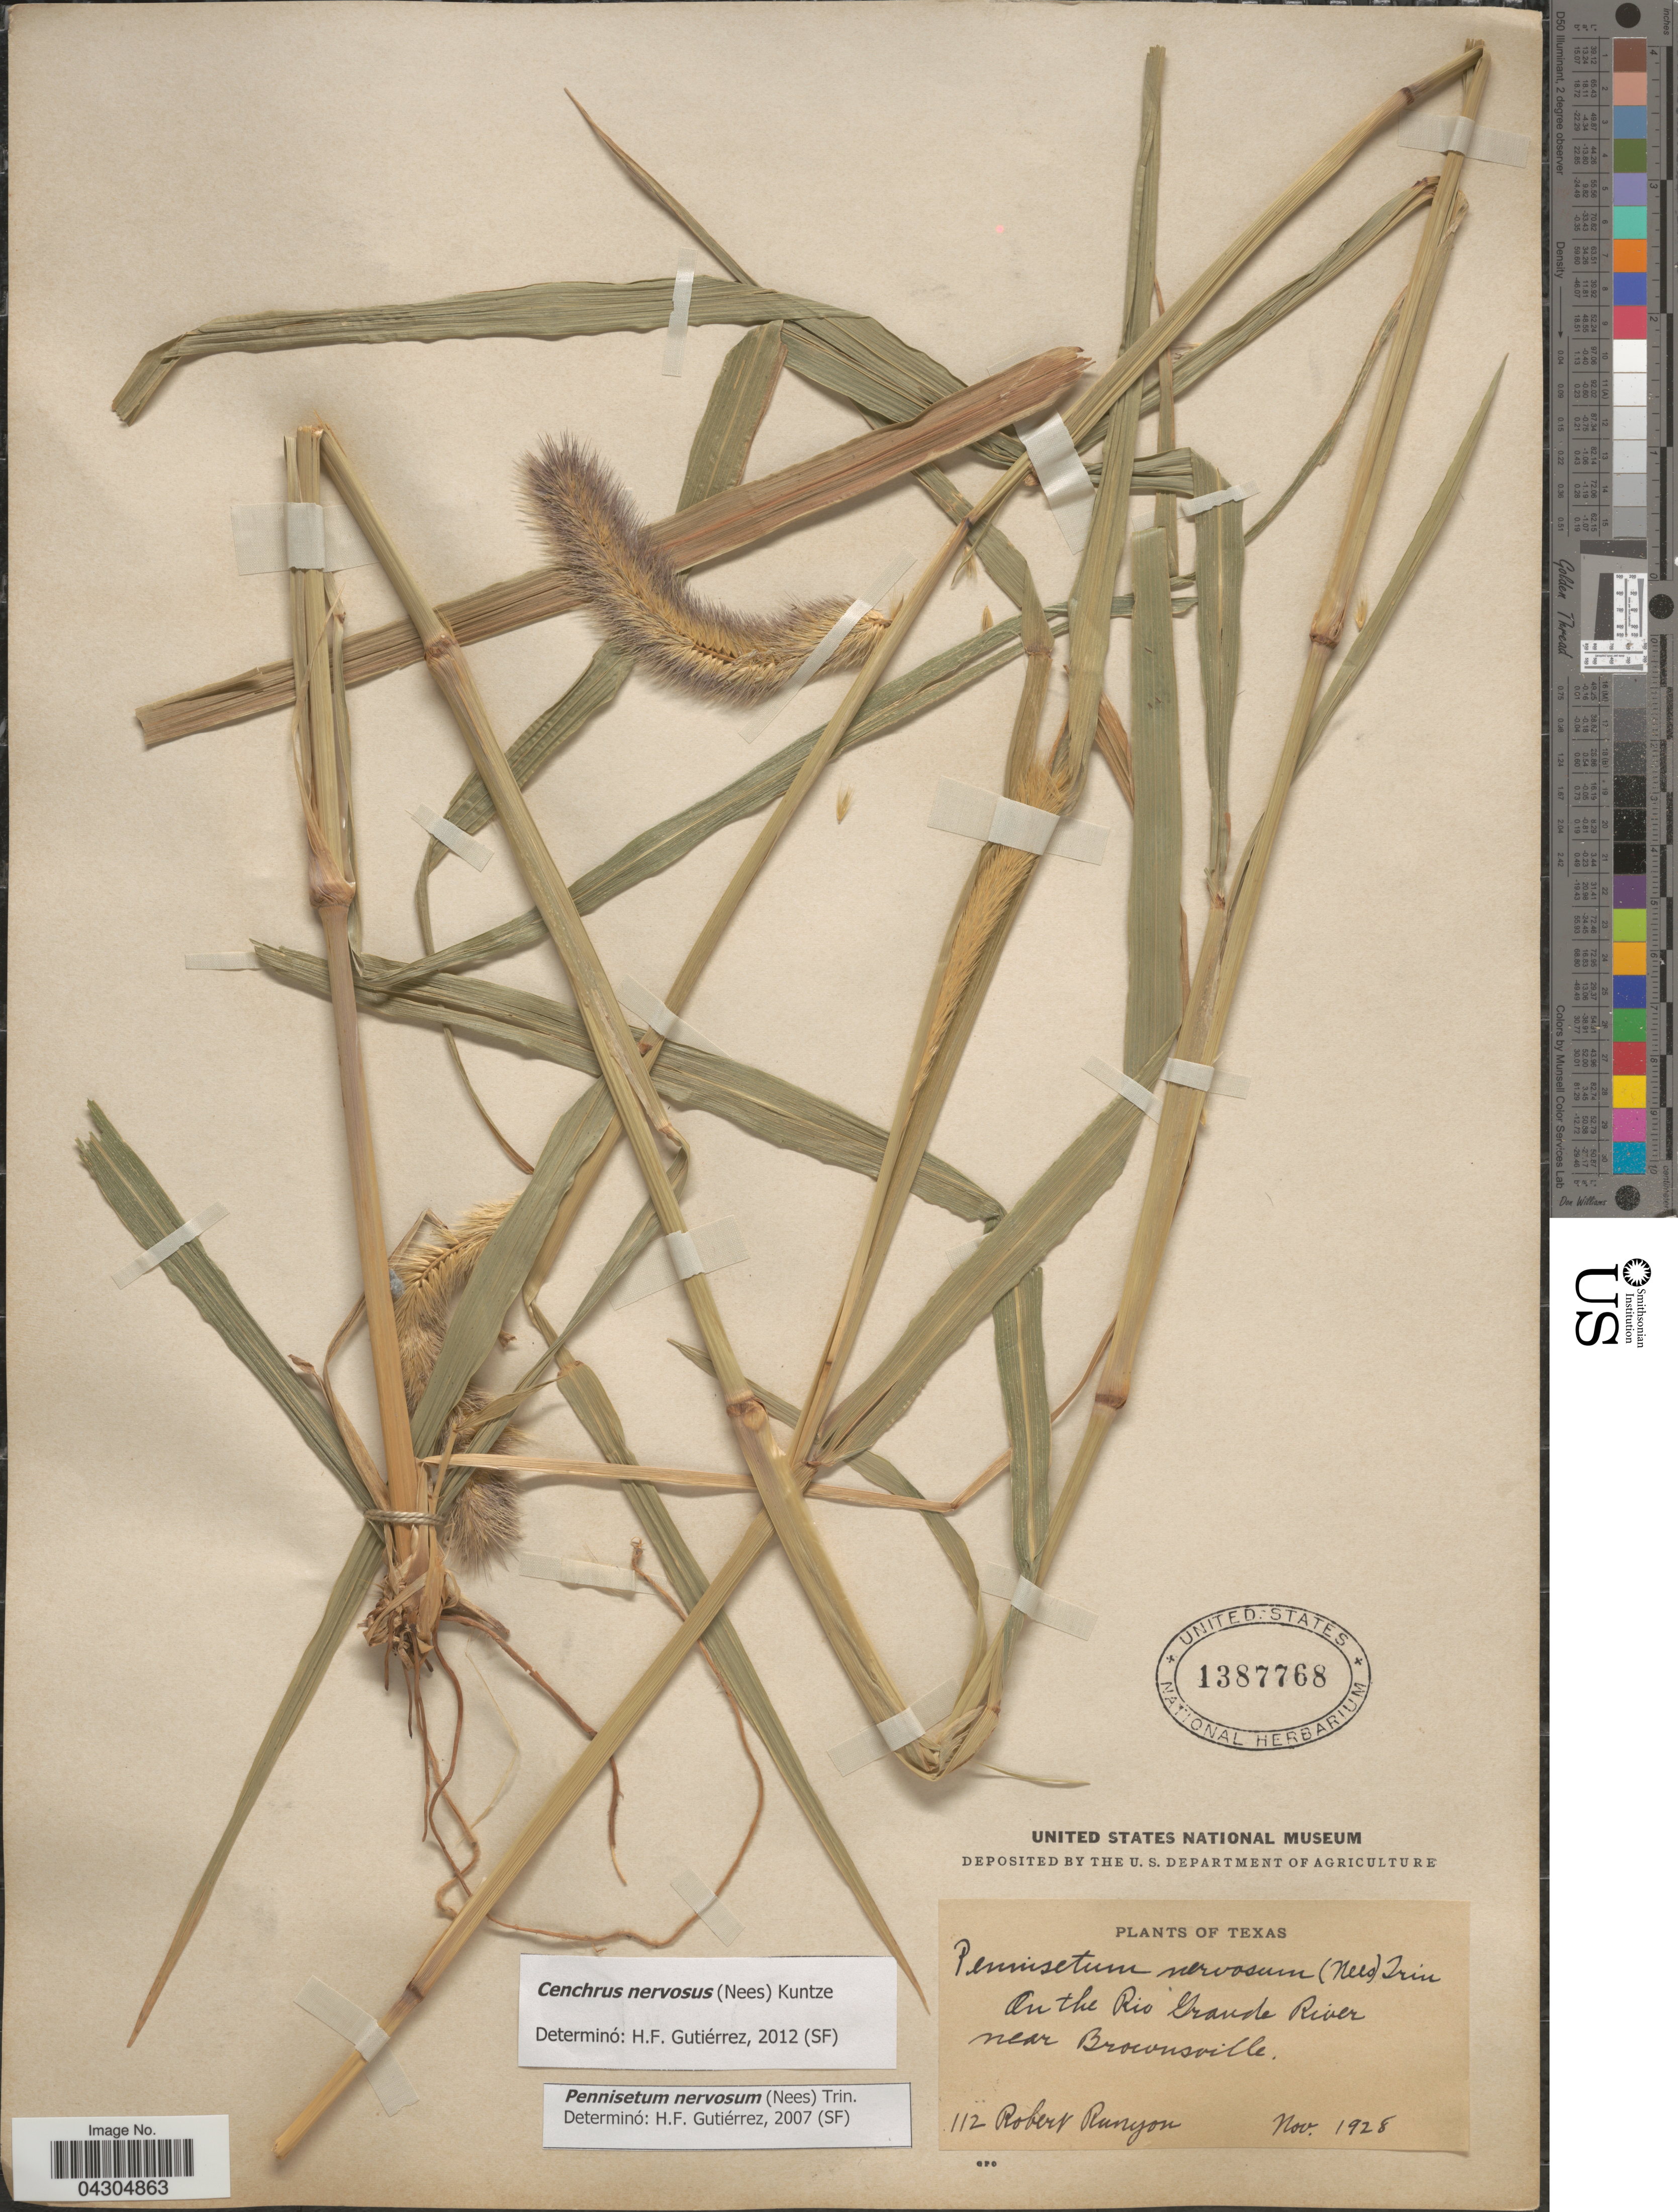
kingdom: Plantae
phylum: Tracheophyta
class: Liliopsida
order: Poales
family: Poaceae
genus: Cenchrus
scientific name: Cenchrus nervosus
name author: (Nees) Kuntze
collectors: R. Runyon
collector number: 112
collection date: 1928-11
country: United States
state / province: Texas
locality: On the Rio Grande River near Brownsville.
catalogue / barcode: US 1387768